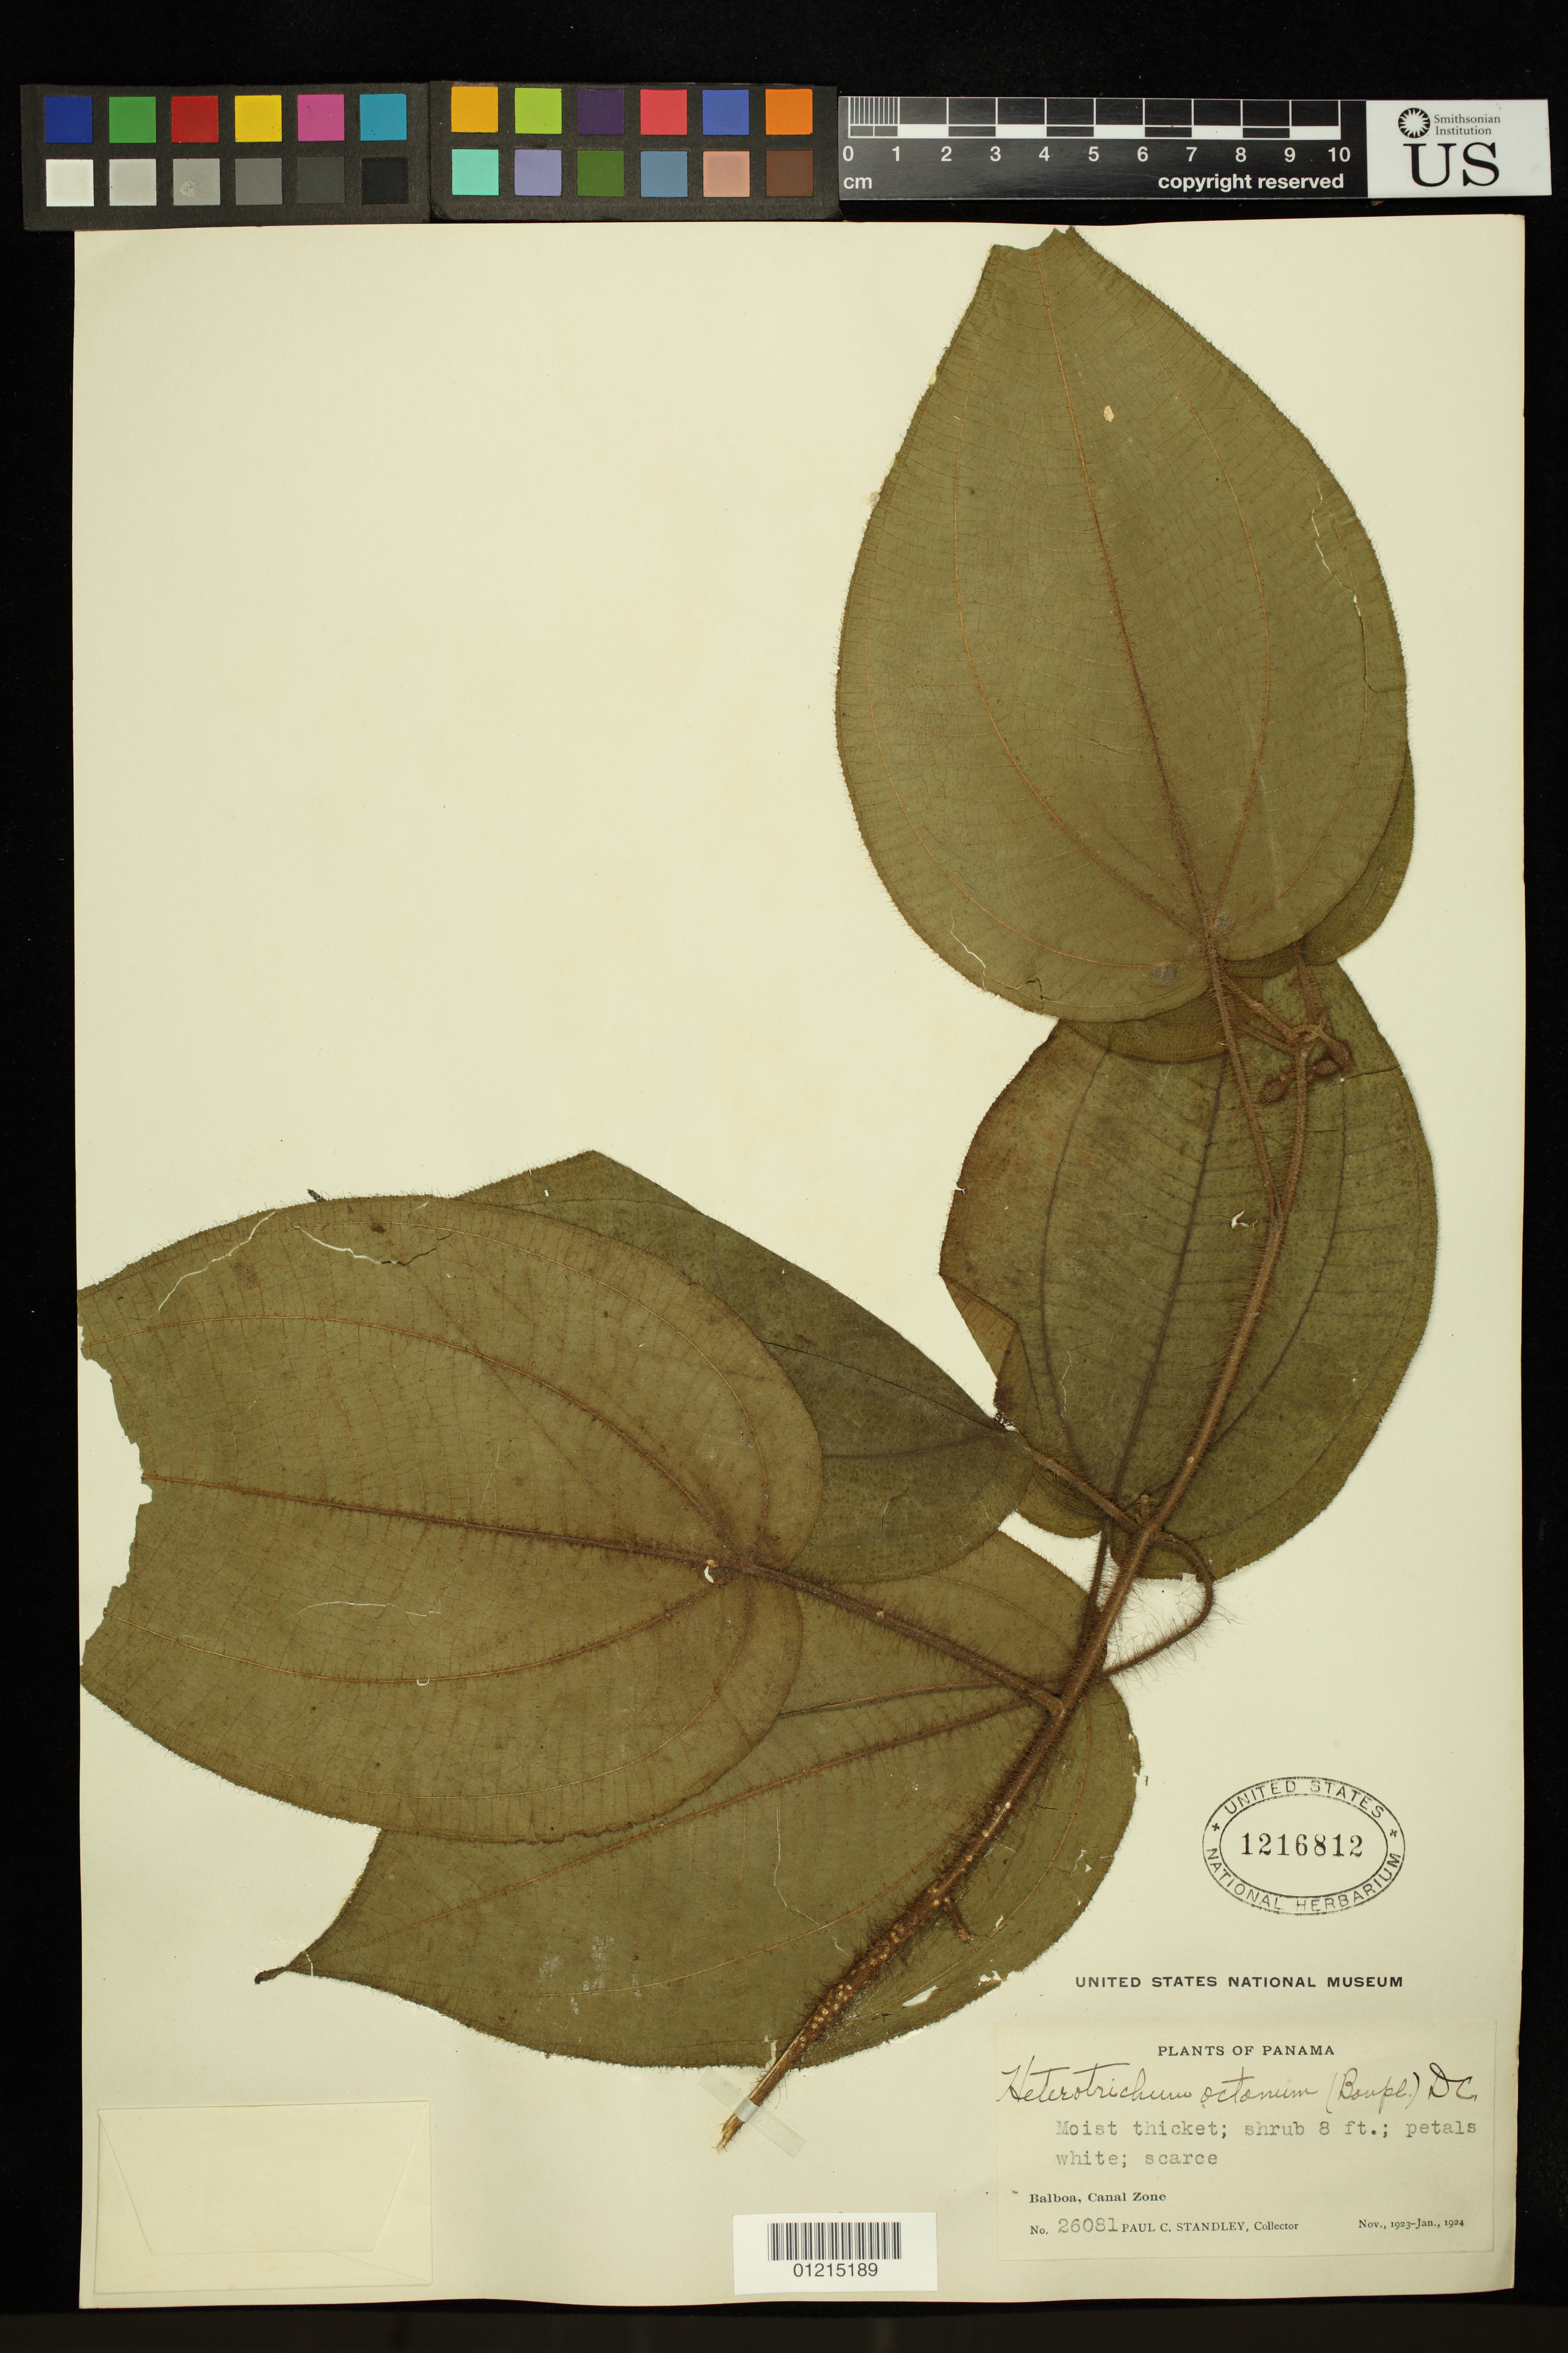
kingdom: Plantae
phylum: Tracheophyta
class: Magnoliopsida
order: Myrtales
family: Melastomataceae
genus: Heterotrichum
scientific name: Heterotrichum octonum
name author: (Bonpl.) DC.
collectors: P. C. Standley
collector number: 26081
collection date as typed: Nov 1923 to -- Jan 1924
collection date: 1923-11/1924-01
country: Panama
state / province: Panamá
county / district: Canal Zone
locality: Balboa.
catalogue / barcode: US 1216812